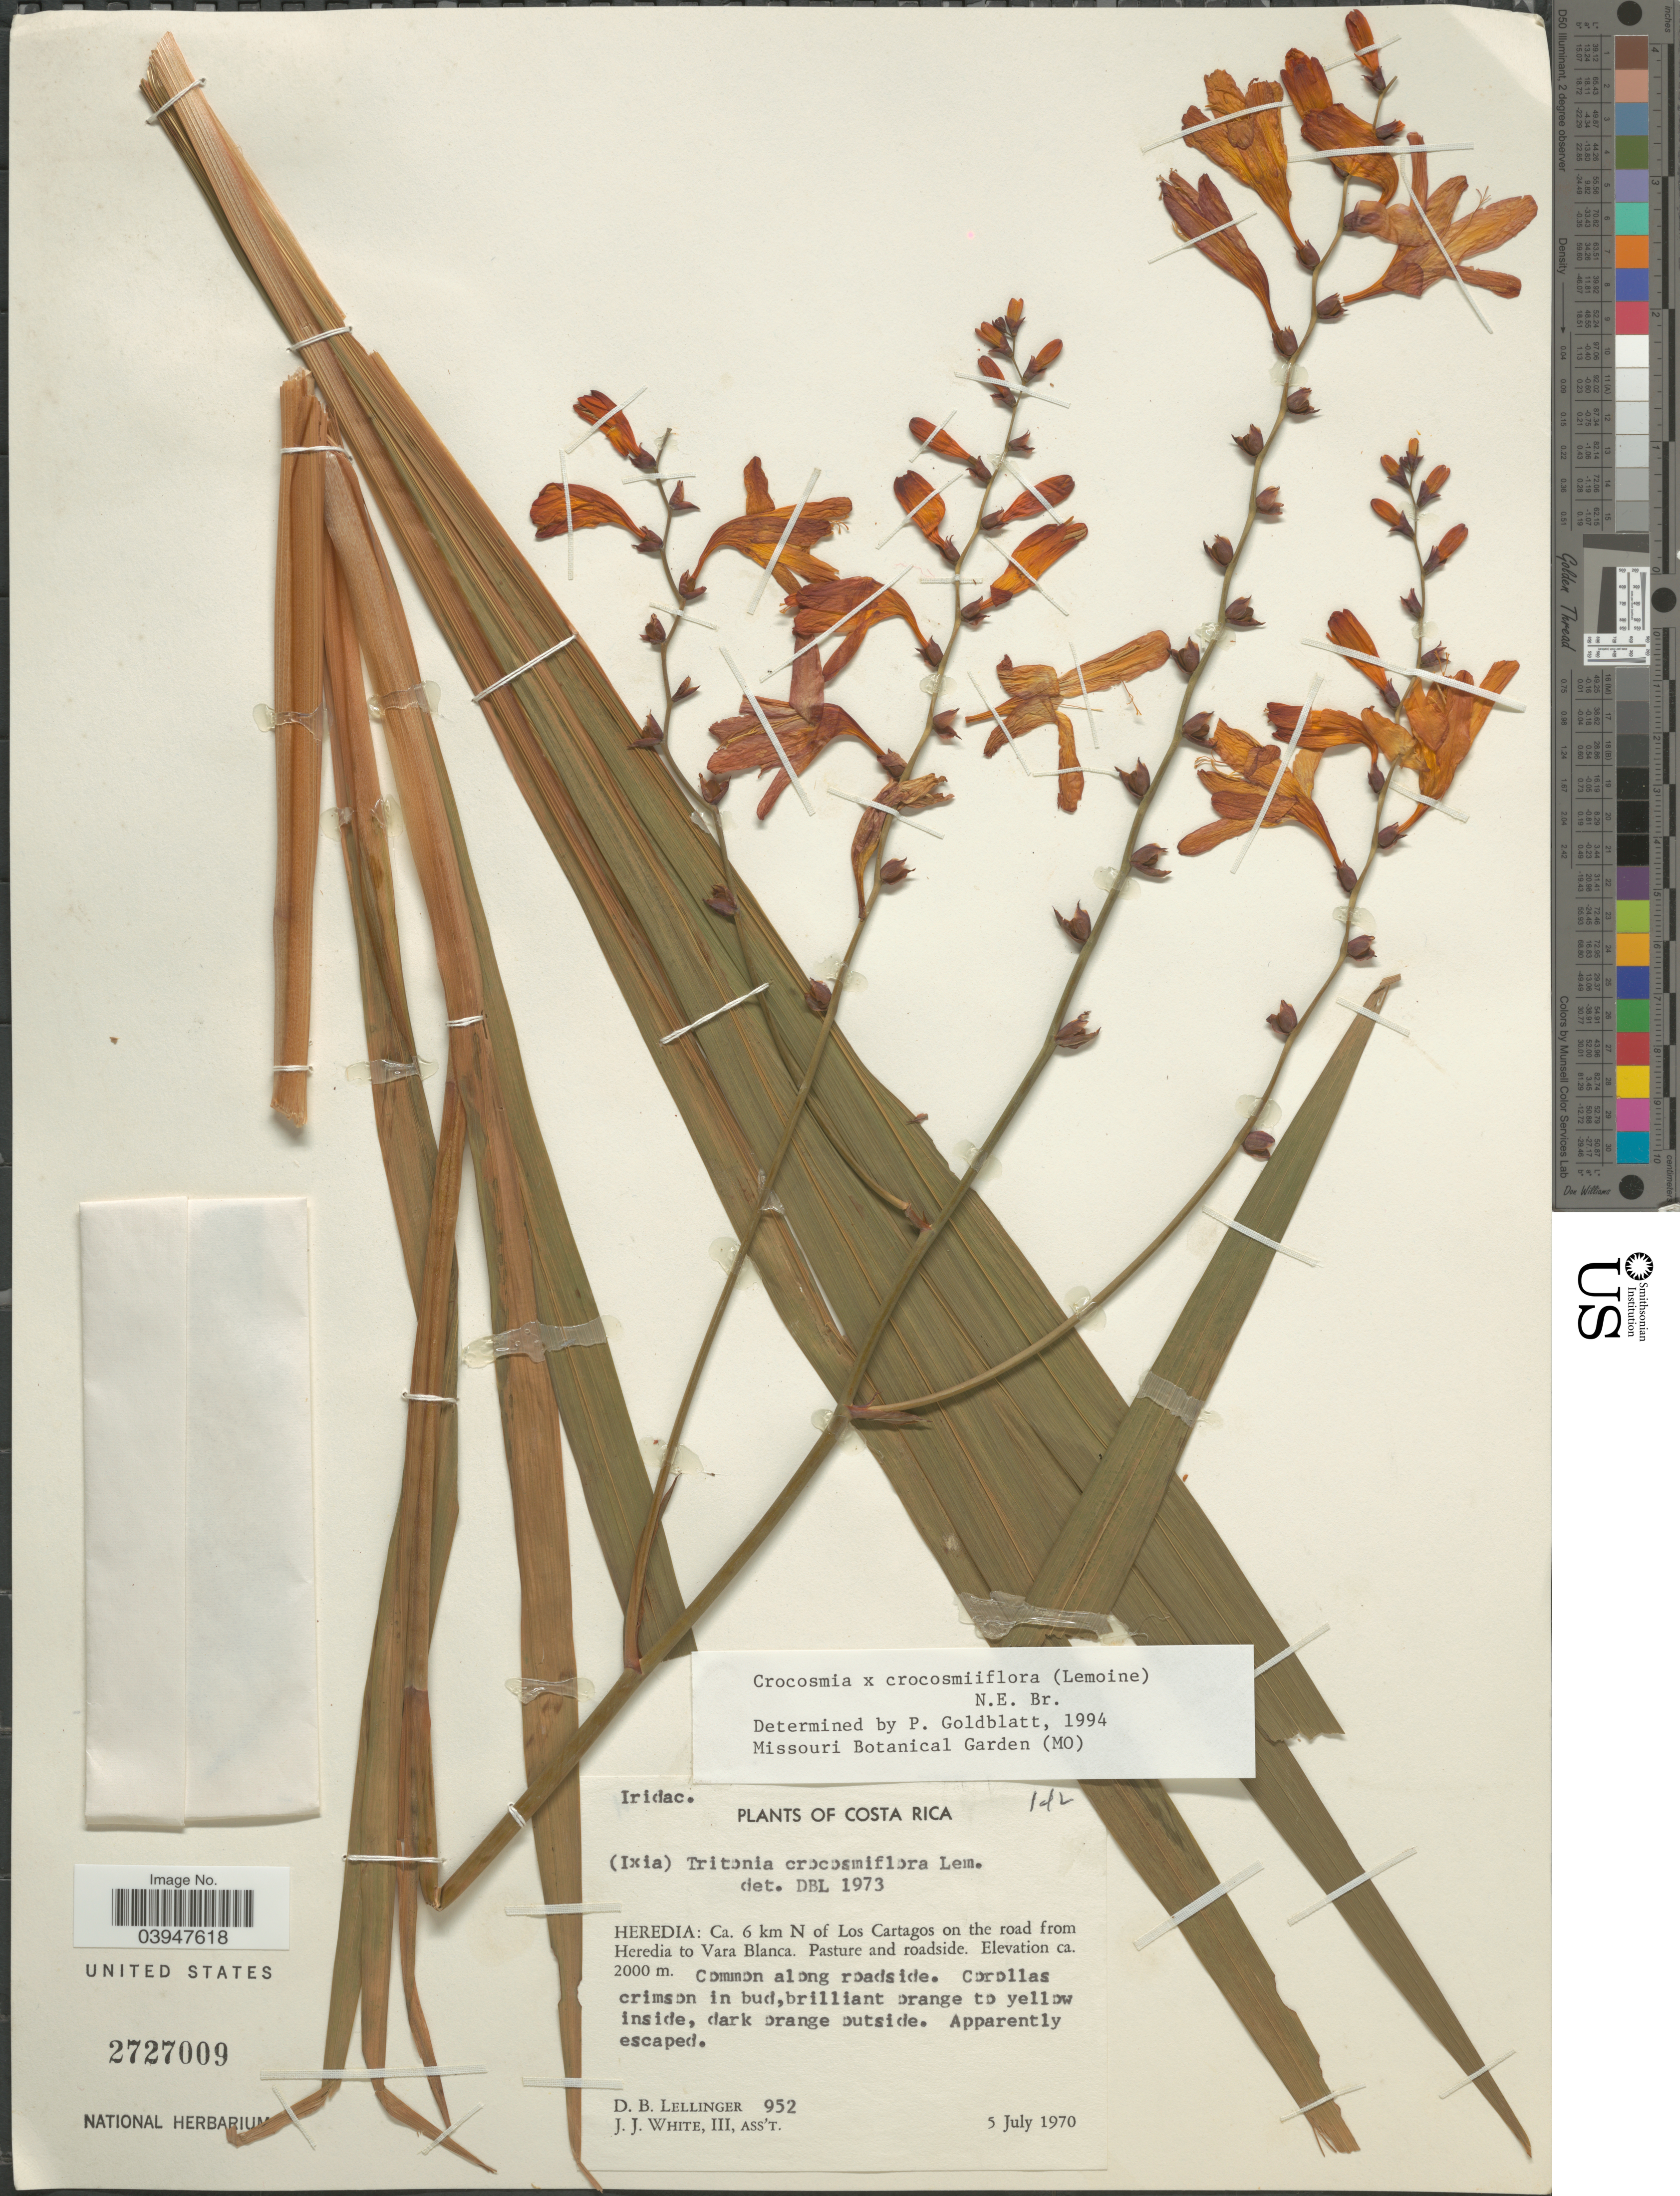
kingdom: Plantae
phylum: Tracheophyta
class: Liliopsida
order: Asparagales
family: Iridaceae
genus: Crocosmia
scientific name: Crocosmia x crocosmiiflora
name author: (Lemoine) N.E. Br.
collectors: D. B. Lellinger & J. J. White III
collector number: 952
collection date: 1970-07-05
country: Costa Rica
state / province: Heredia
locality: Ca. 6 km N of Los Cartagos on the road from Heredia to Vara Blanca.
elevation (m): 2000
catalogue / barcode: US 2727009